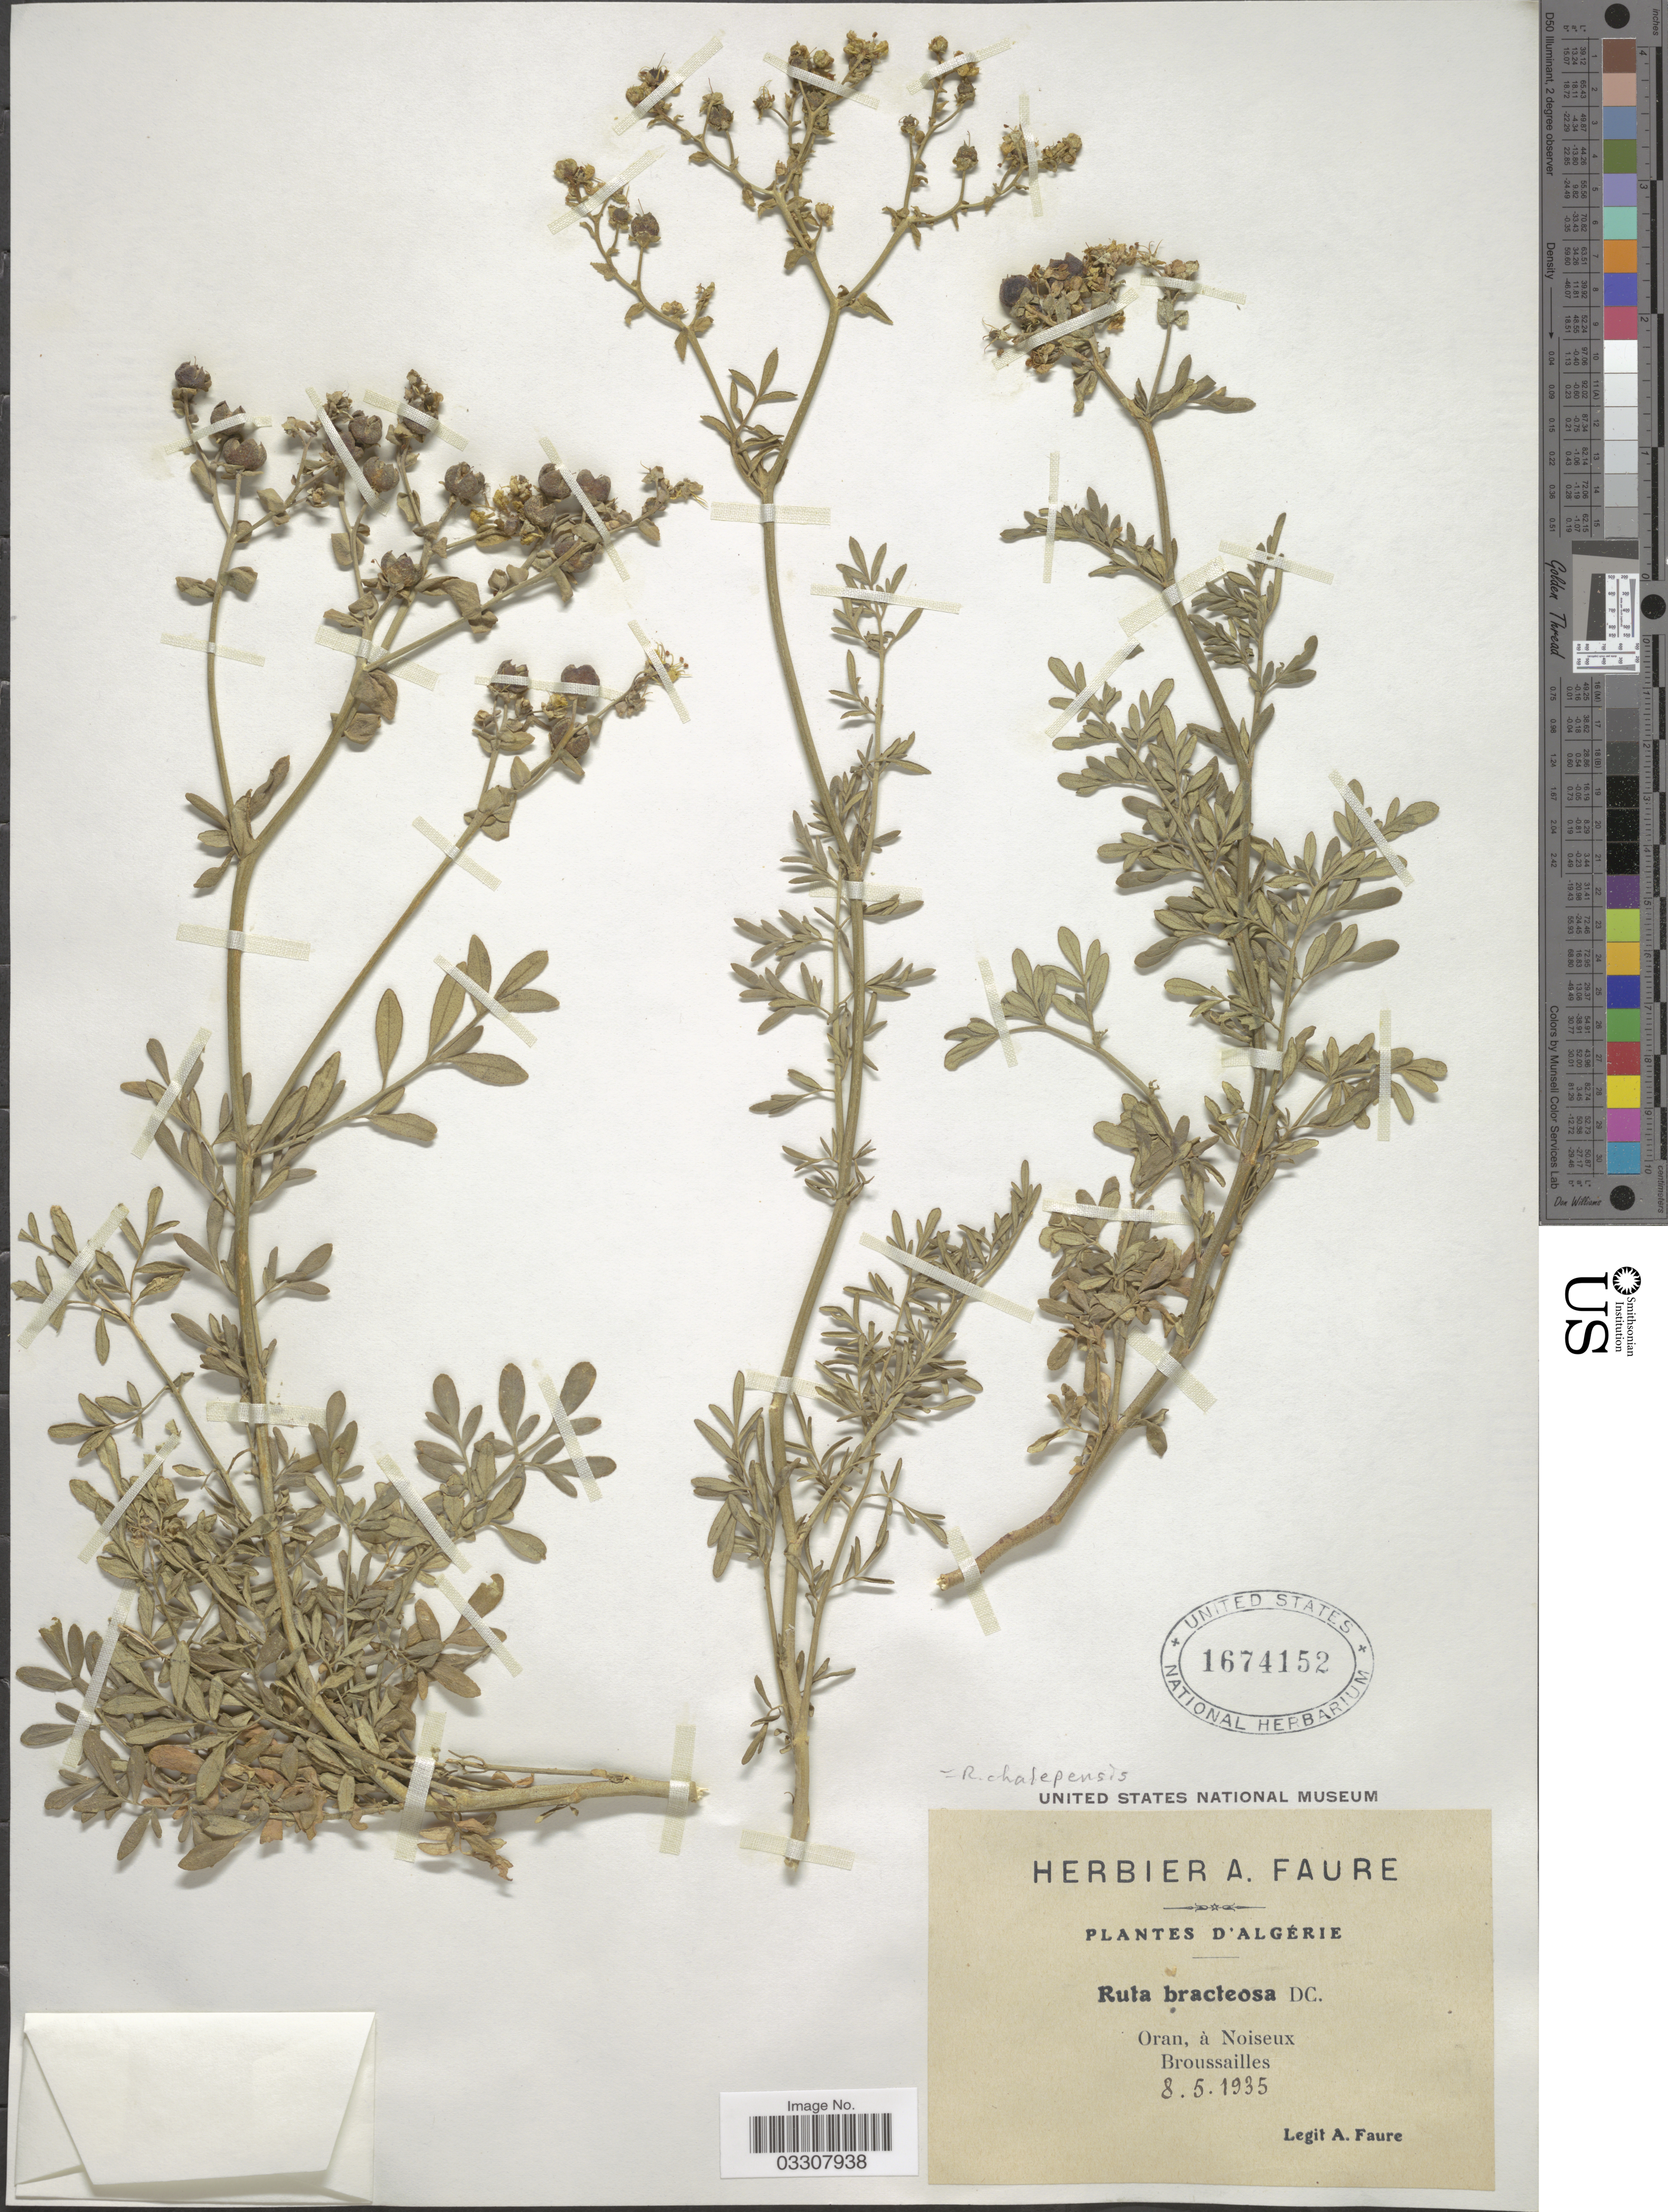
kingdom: Plantae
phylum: Tracheophyta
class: Magnoliopsida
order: Sapindales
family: Rutaceae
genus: Ruta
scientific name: Ruta chalepensis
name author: L.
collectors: A. Faure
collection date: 1935-05-08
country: Algeria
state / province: Oran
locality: À Noiseux, Broussailles.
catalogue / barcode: US 1674152